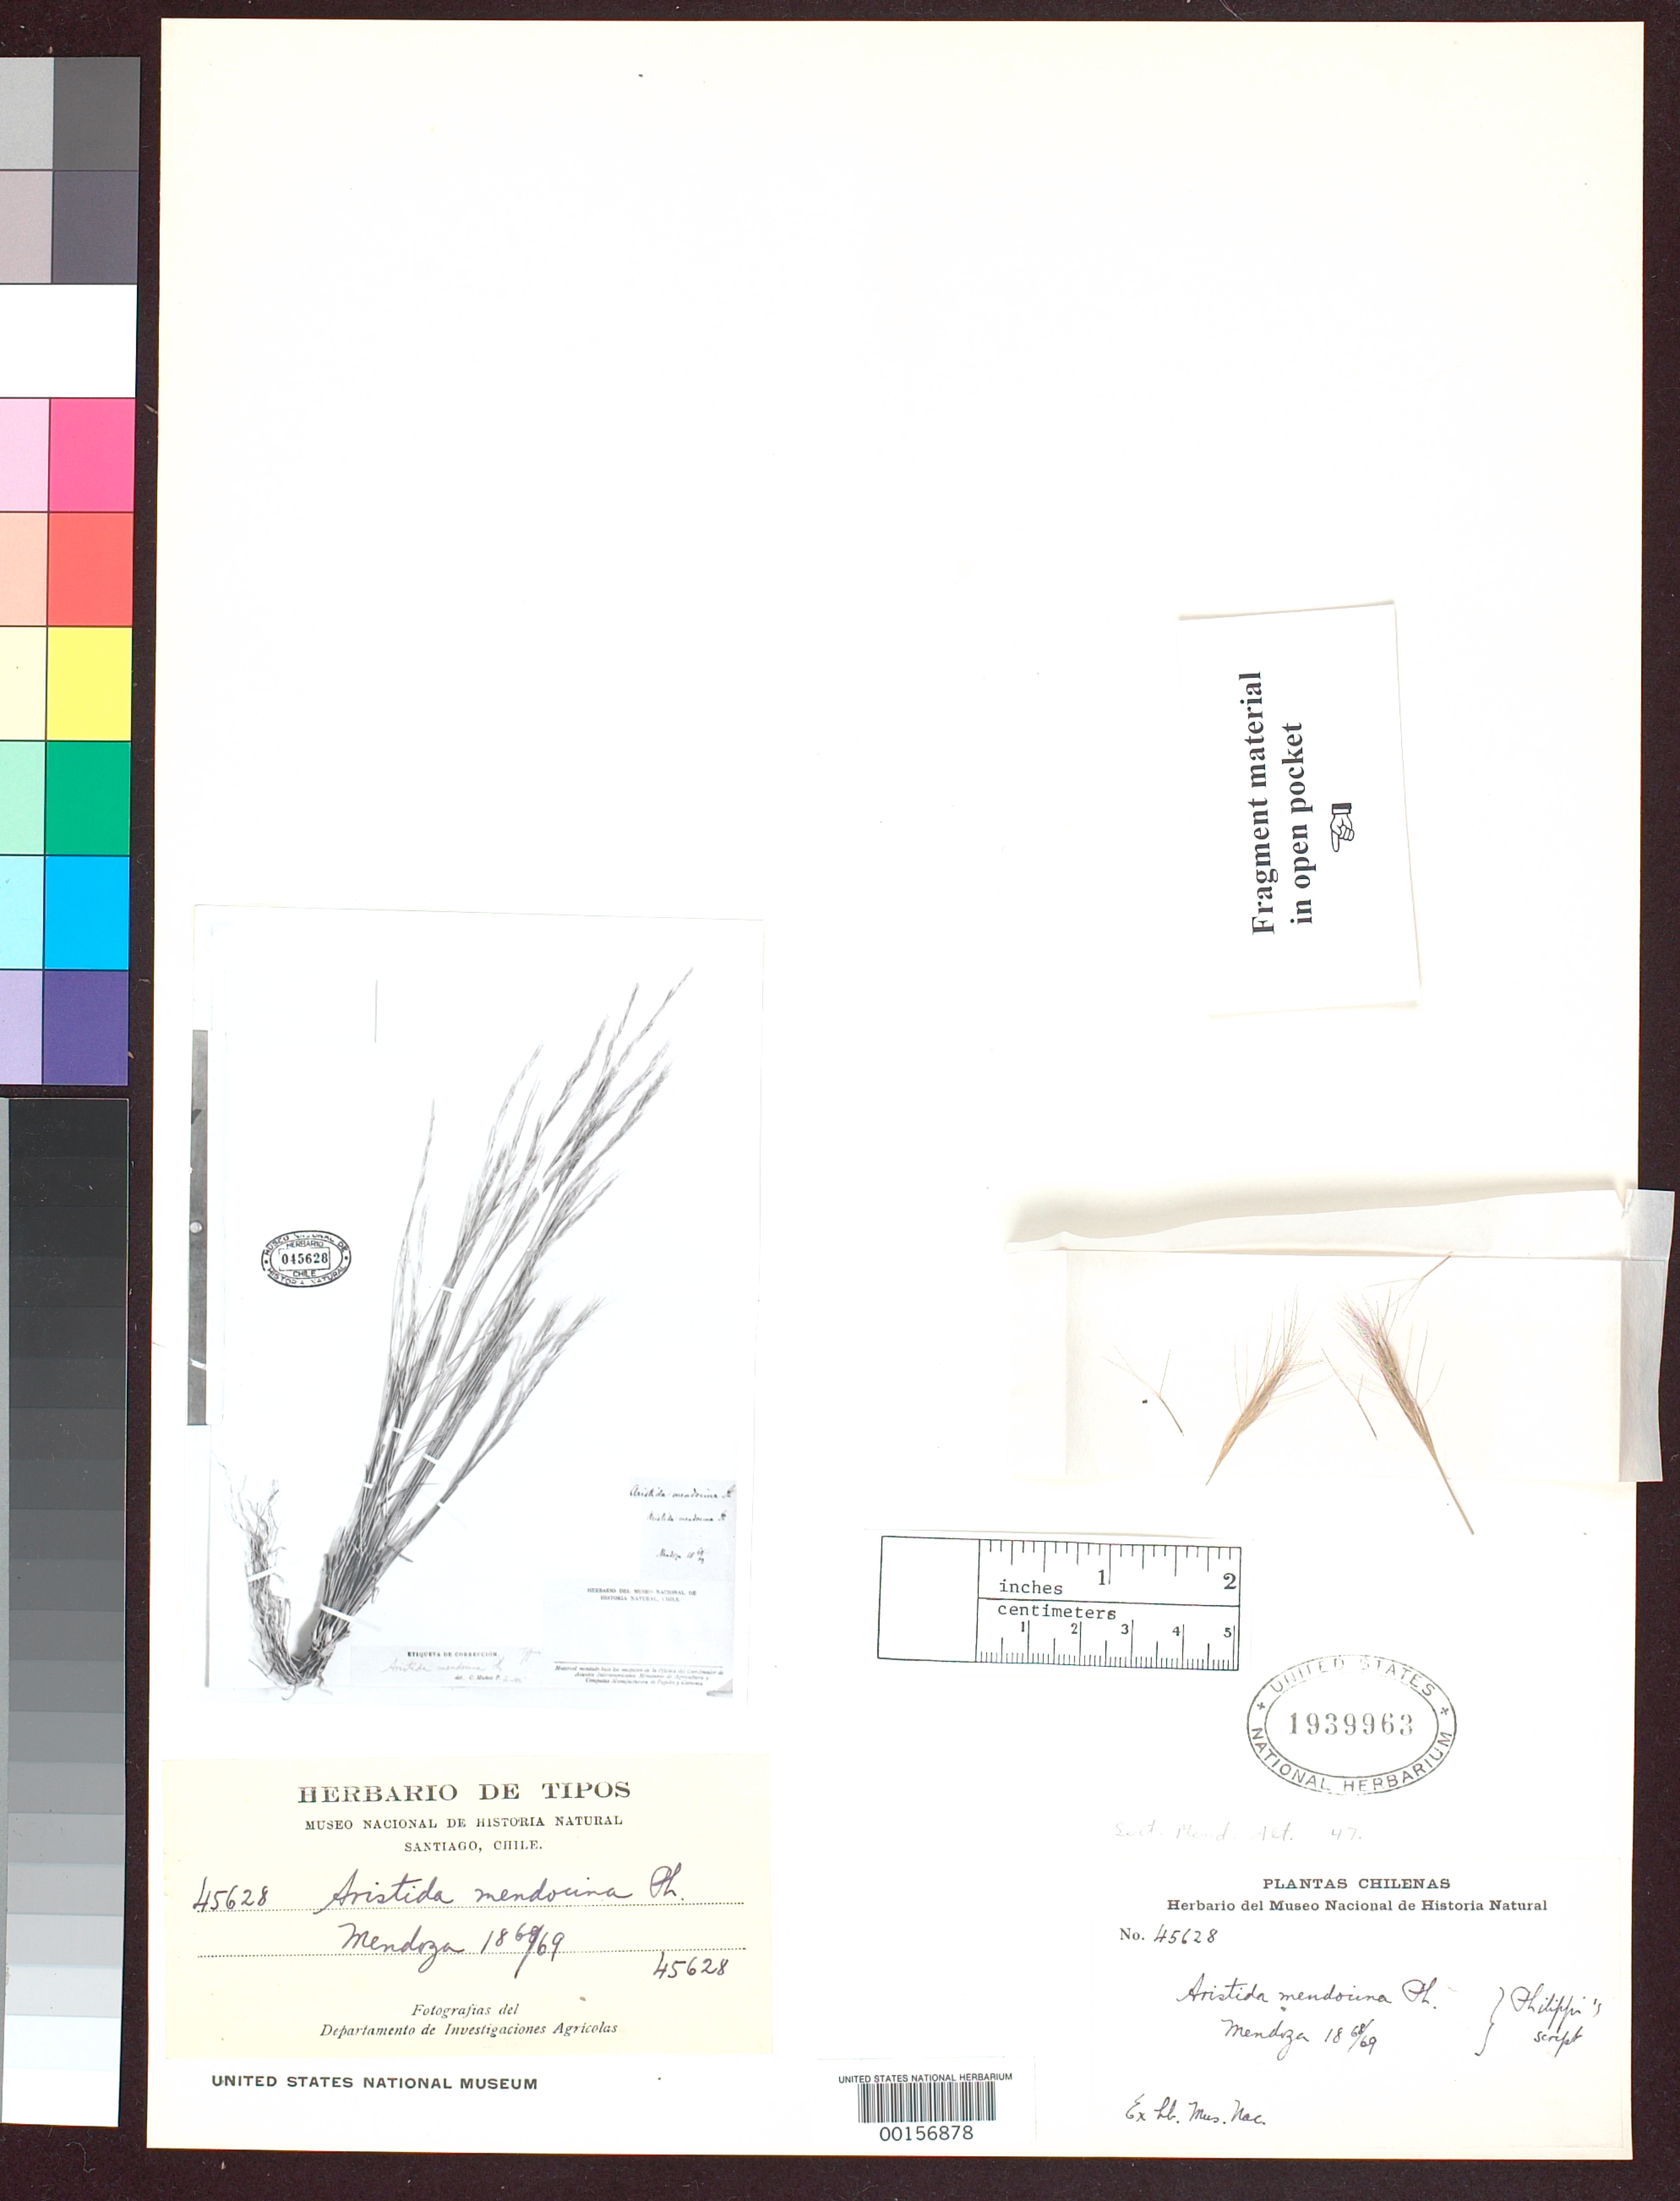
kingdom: Plantae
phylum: Tracheophyta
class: Liliopsida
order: Poales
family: Poaceae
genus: Aristida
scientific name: Aristida mendocina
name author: Phil.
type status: Type Fragment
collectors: R. A. Philippi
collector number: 45628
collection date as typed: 1868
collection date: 1868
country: Chile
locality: Mendoza.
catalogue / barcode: US 1939963